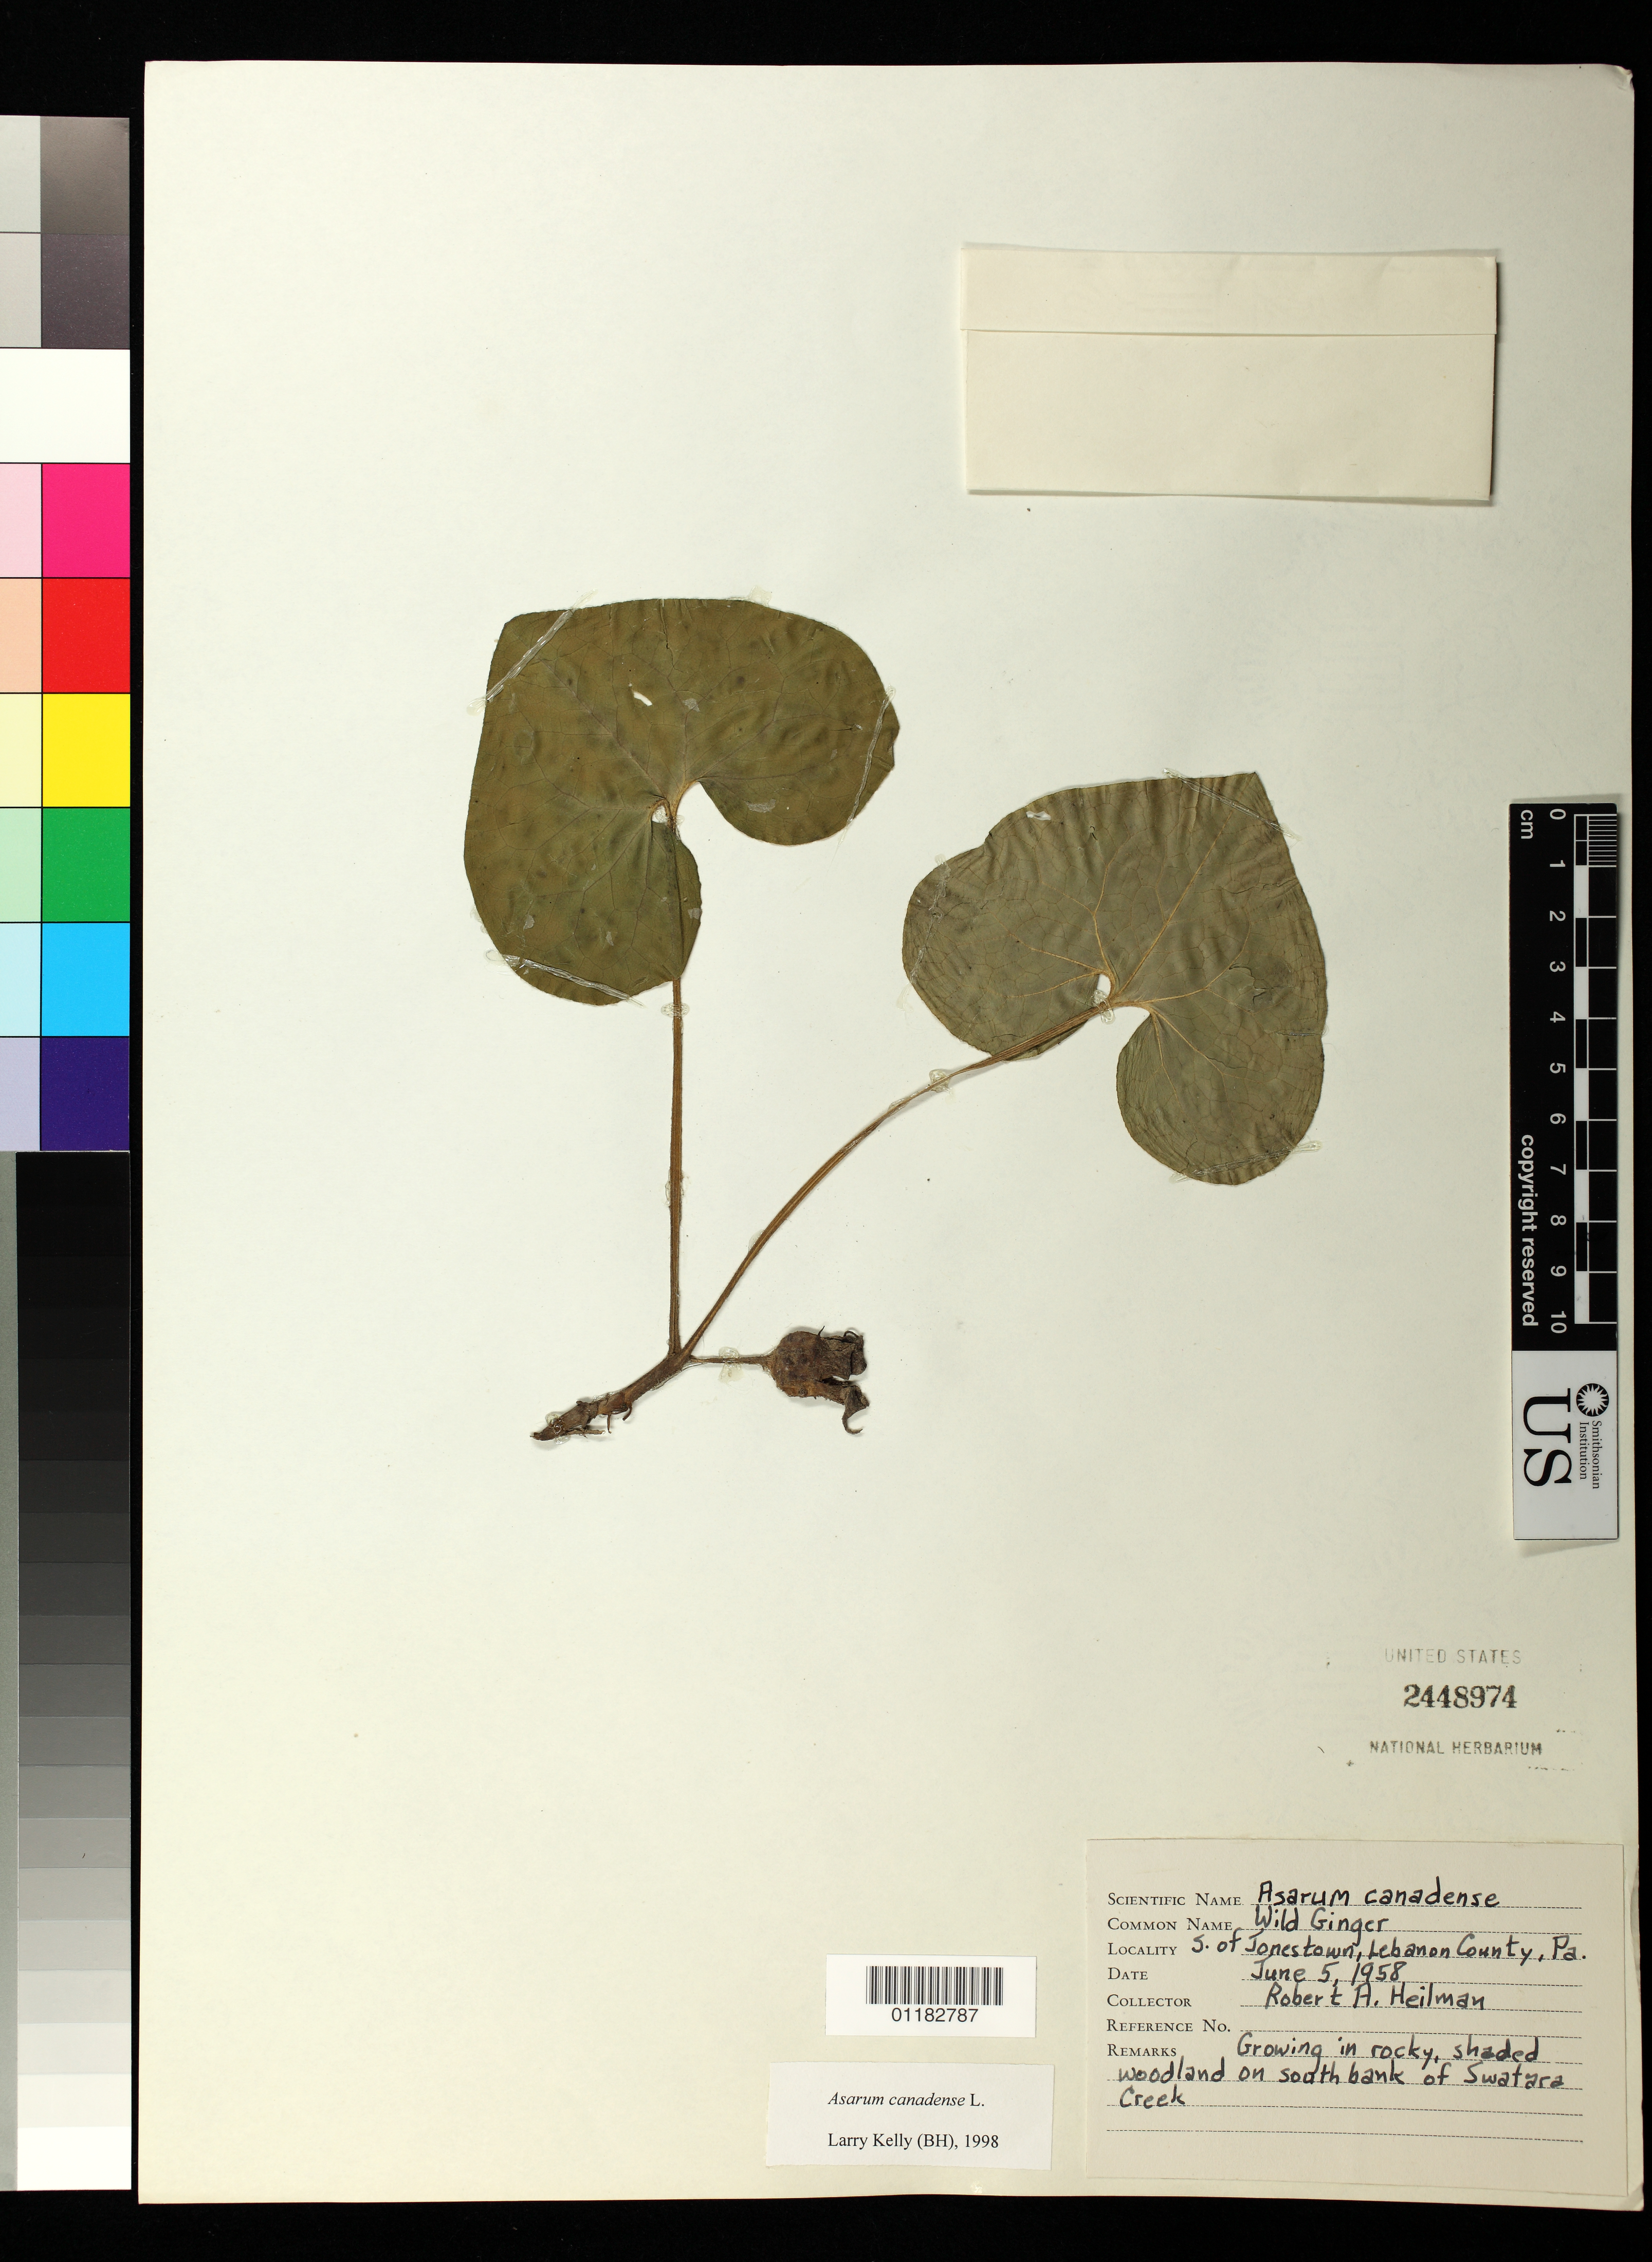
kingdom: Plantae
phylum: Tracheophyta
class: Magnoliopsida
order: Piperales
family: Aristolochiaceae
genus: Asarum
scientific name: Asarum canadense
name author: L.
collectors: R. A. Heilman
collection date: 1958-06-05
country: United States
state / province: Pennsylvania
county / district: Lebanon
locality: South of Jonestown, Lebanon County, rocky, shaded woodland on south bank of Swatara Creek.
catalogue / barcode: US 2448974